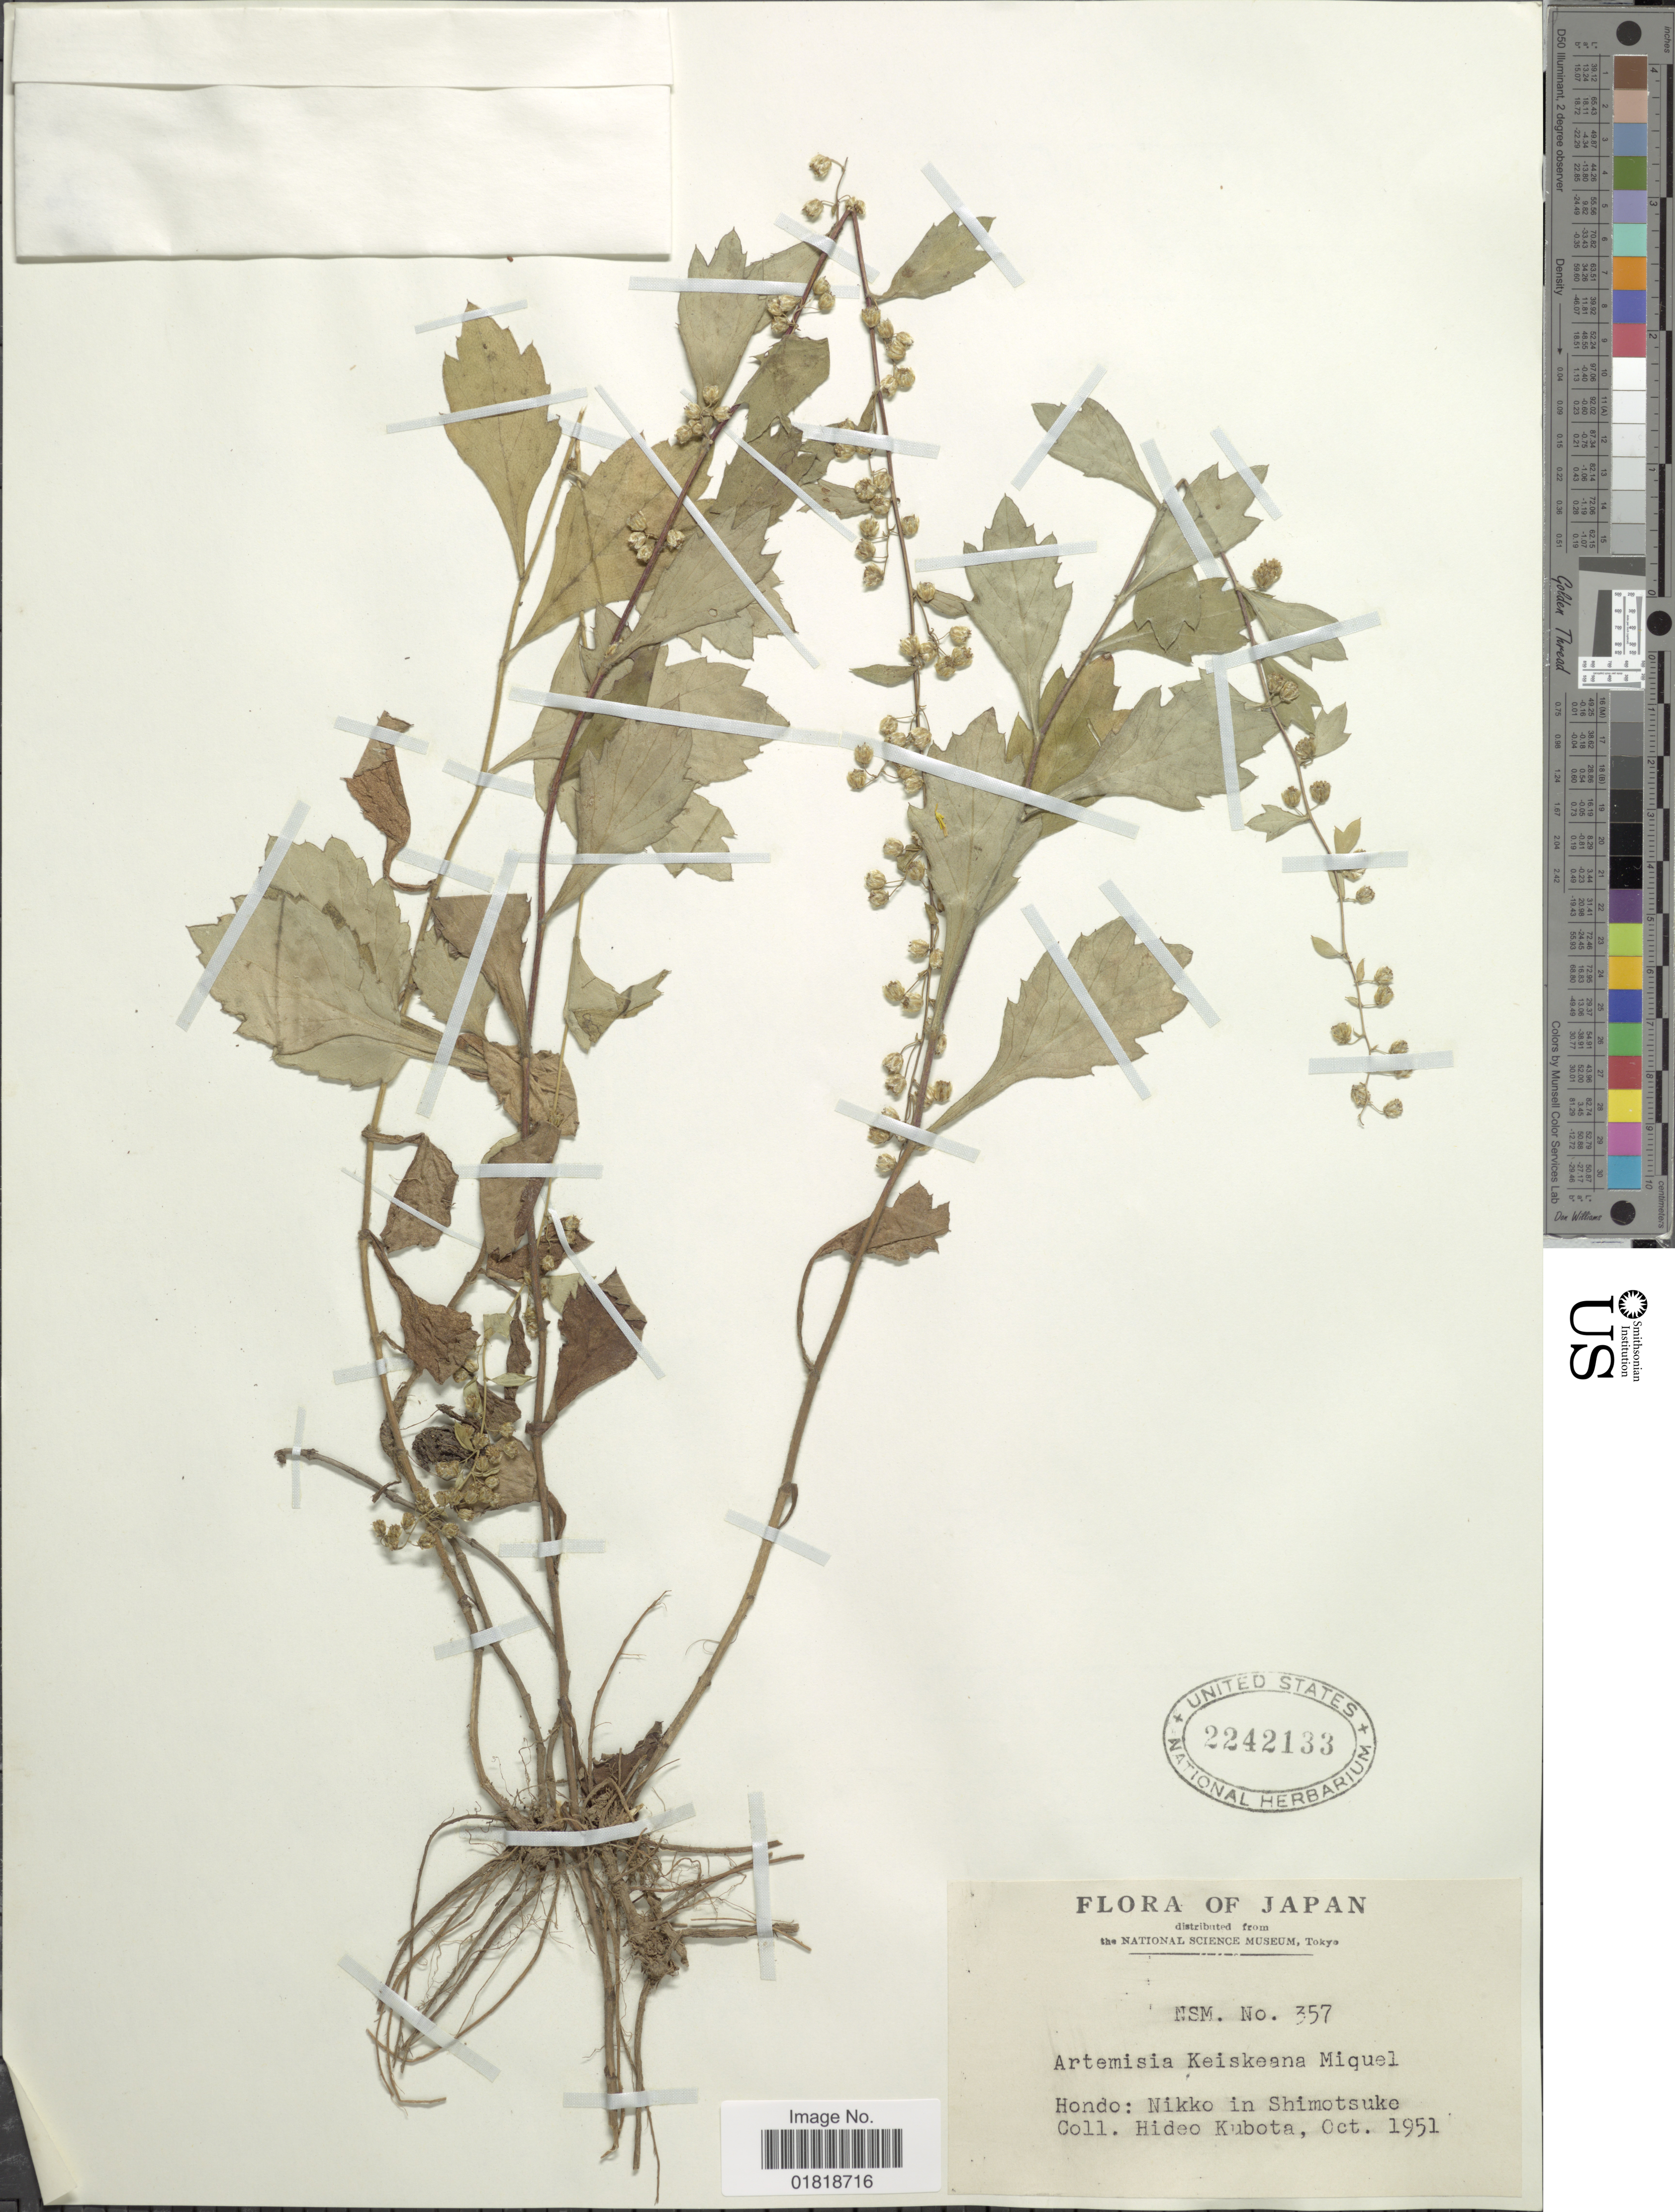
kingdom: Plantae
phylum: Tracheophyta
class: Magnoliopsida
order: Asterales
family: Asteraceae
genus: Artemisia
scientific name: Artemisia keiskeana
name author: Miq.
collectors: H. Kubota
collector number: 357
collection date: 1951-10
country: Japan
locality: Hondo: Nikko in Shimotsuke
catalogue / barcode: US 2242133